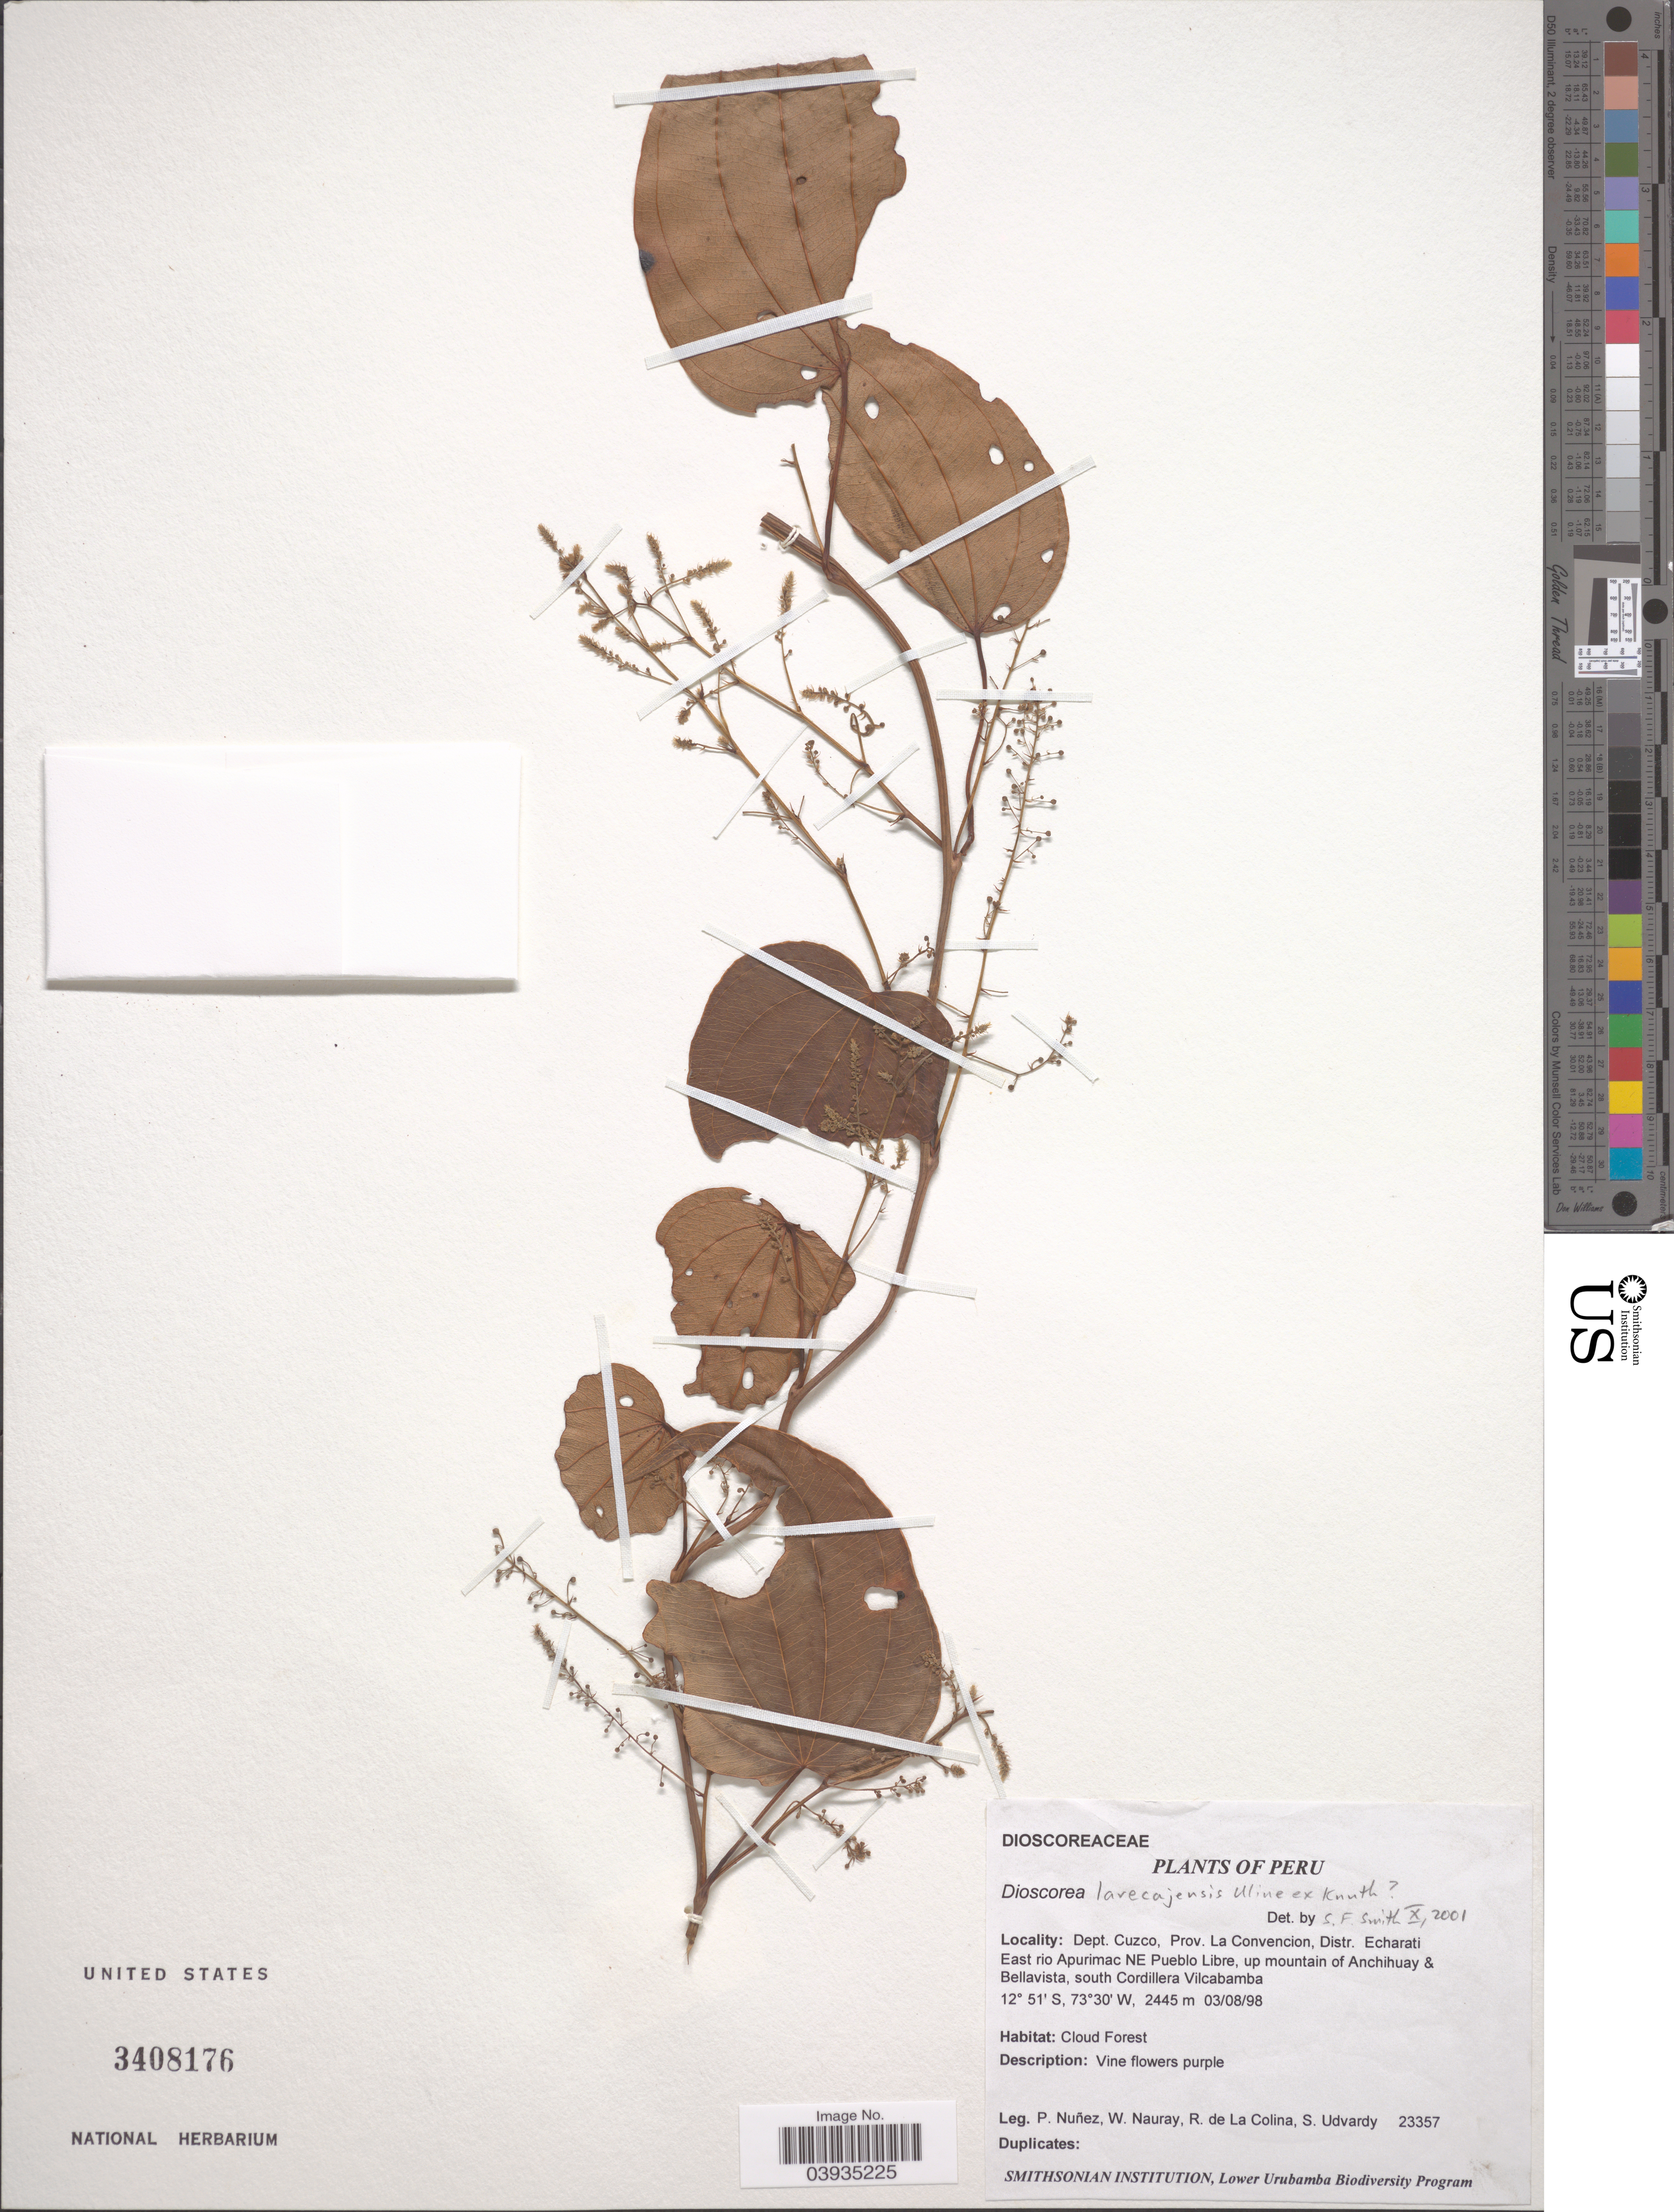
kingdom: Plantae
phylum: Tracheophyta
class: Liliopsida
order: Dioscoreales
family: Dioscoreaceae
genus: Dioscorea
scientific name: Dioscorea larecajensis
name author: Uline ex R. Knuth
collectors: P. Nuñez V., W. Nauray, R. Colina & S. Udvardy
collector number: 23357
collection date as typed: Transcribed d/m/y: 3/8/98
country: Peru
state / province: Cusco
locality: Dept. Cuzco, Prov. La Convencion, Distr. Echarati. East rio Apurimac NE Pueblo Libre, up mountain of Anchihuay & Bellavista, south Cordillera Vilcabamba.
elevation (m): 2445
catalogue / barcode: US 3408176